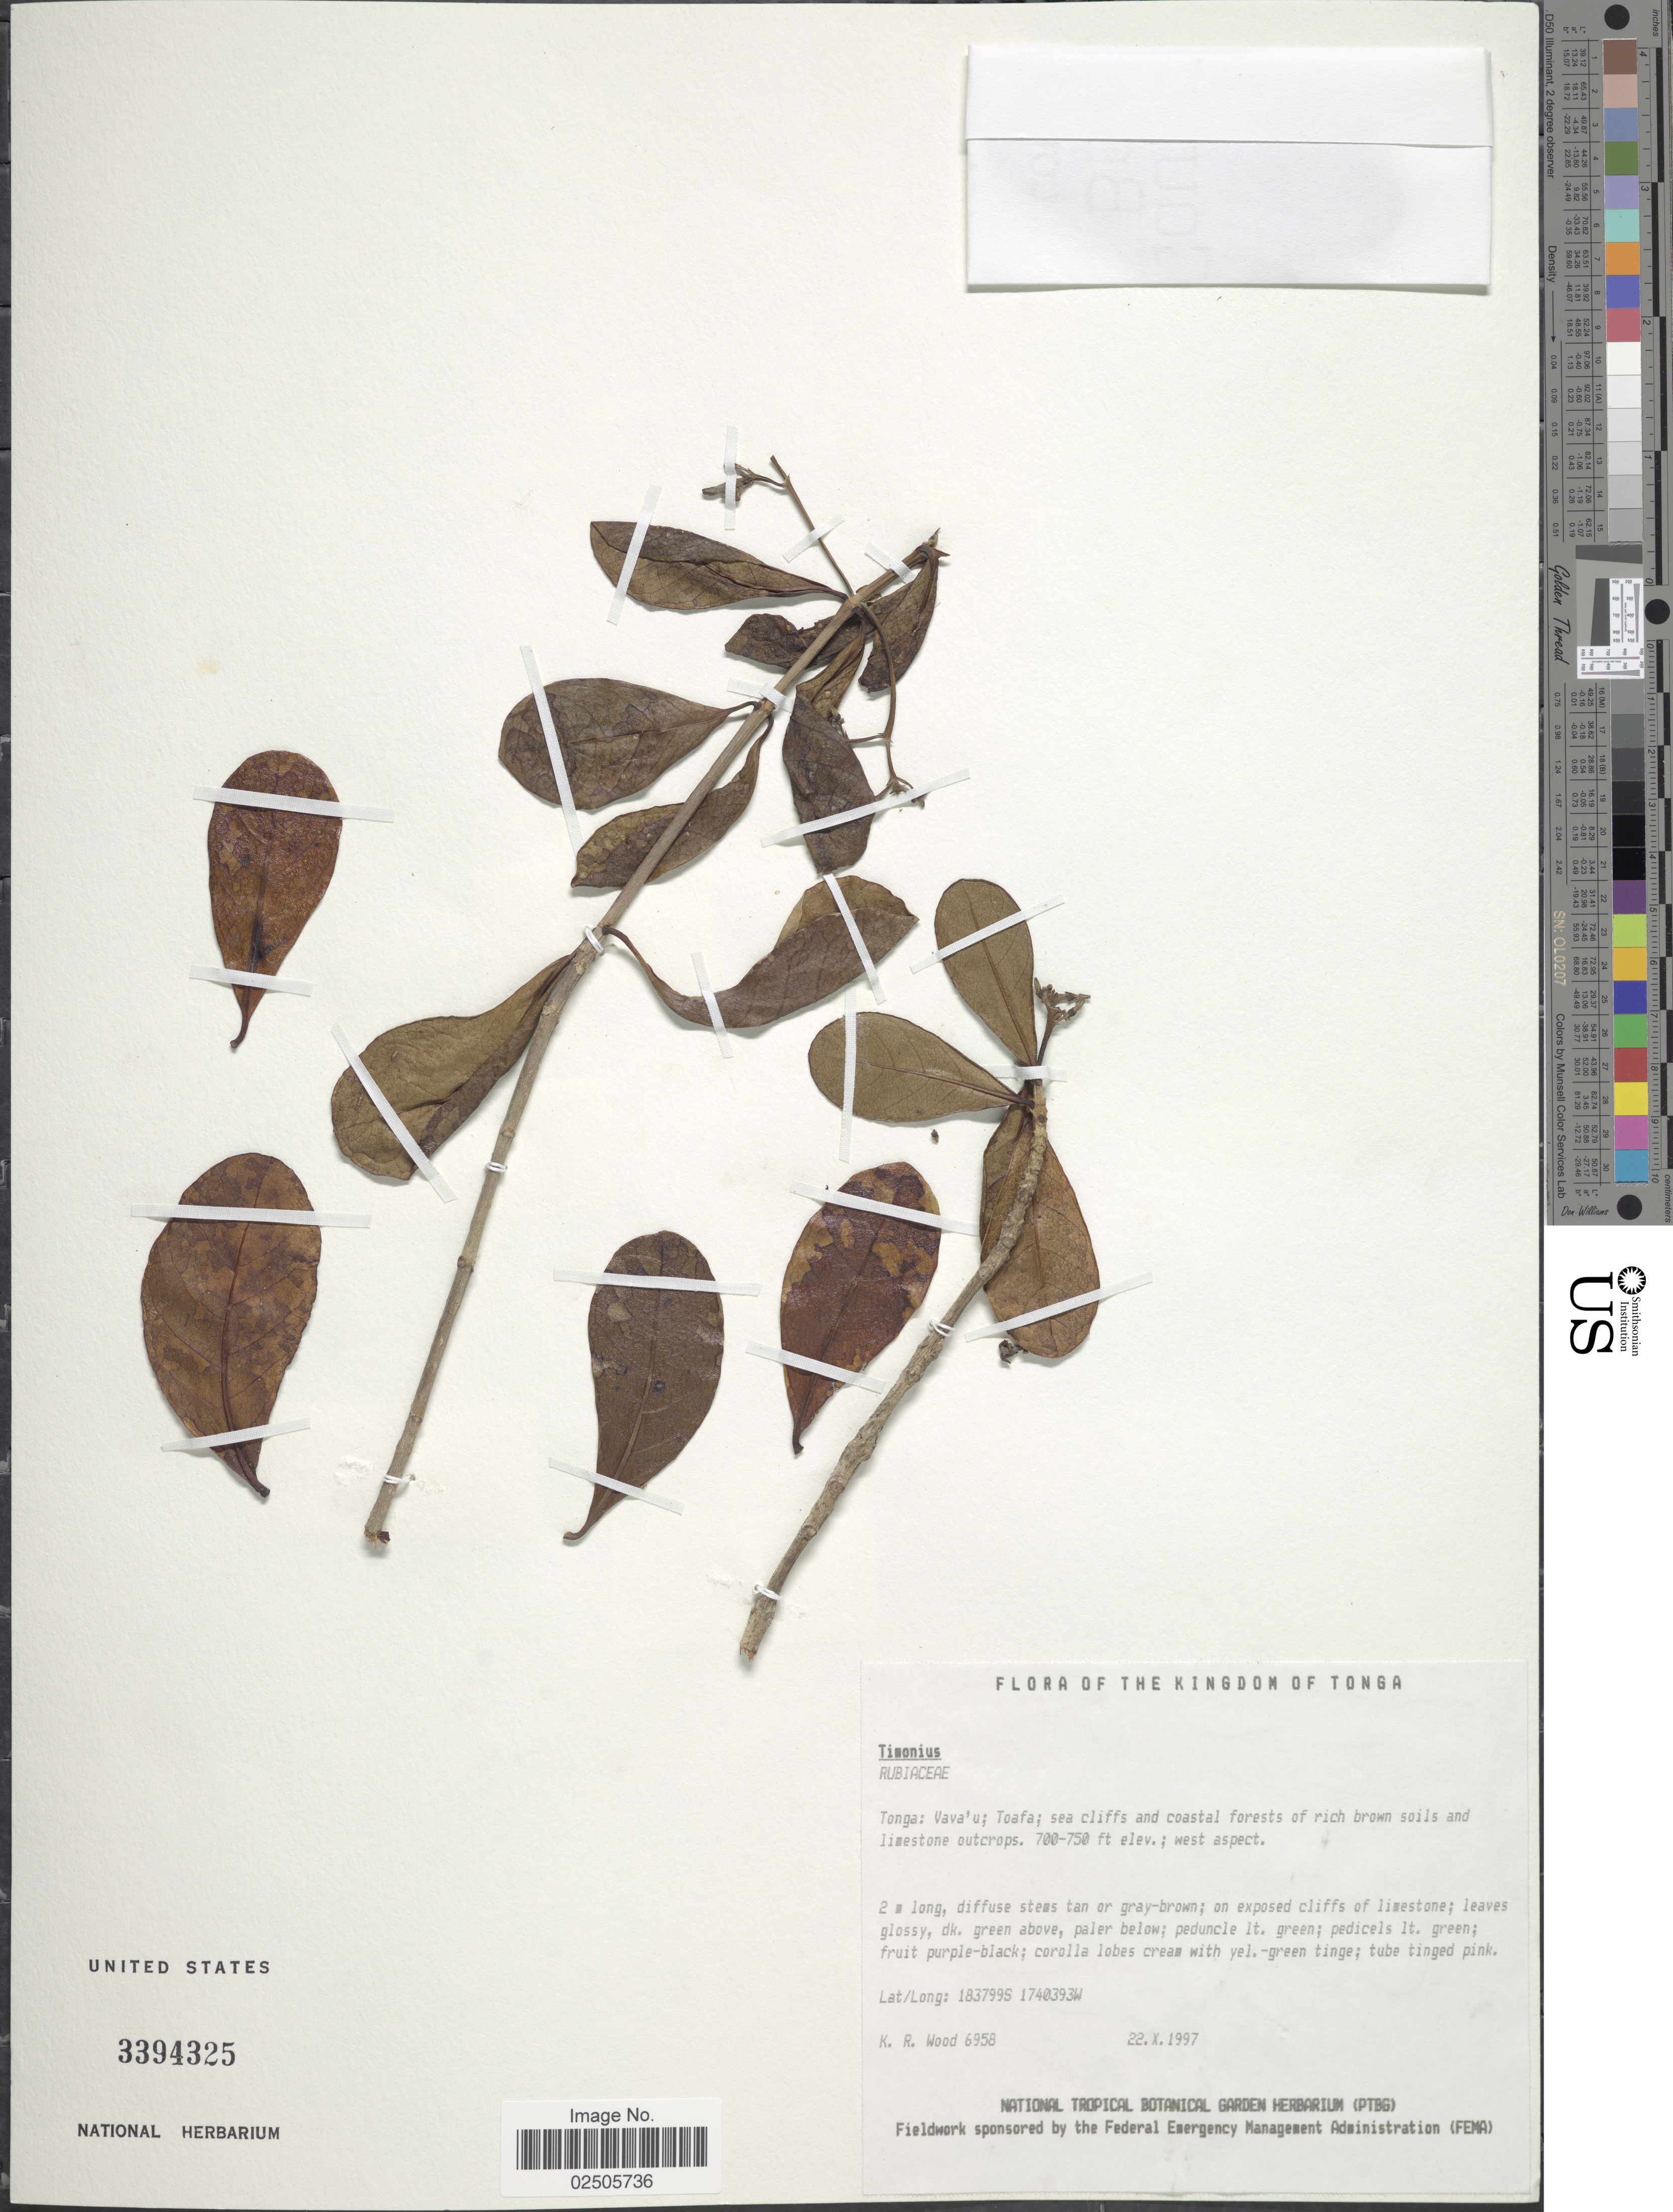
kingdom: Plantae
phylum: Tracheophyta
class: Magnoliopsida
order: Gentianales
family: Rubiaceae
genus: Timonius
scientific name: Timonius sp.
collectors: K. R. Wood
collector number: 6958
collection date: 1997-10-22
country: Tonga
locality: The Kingdom of Tonga, Vava'u; Toafa; sea cliffs and coastal forests of rich brown soils and limestone outcrops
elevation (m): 213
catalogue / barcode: US 3394325